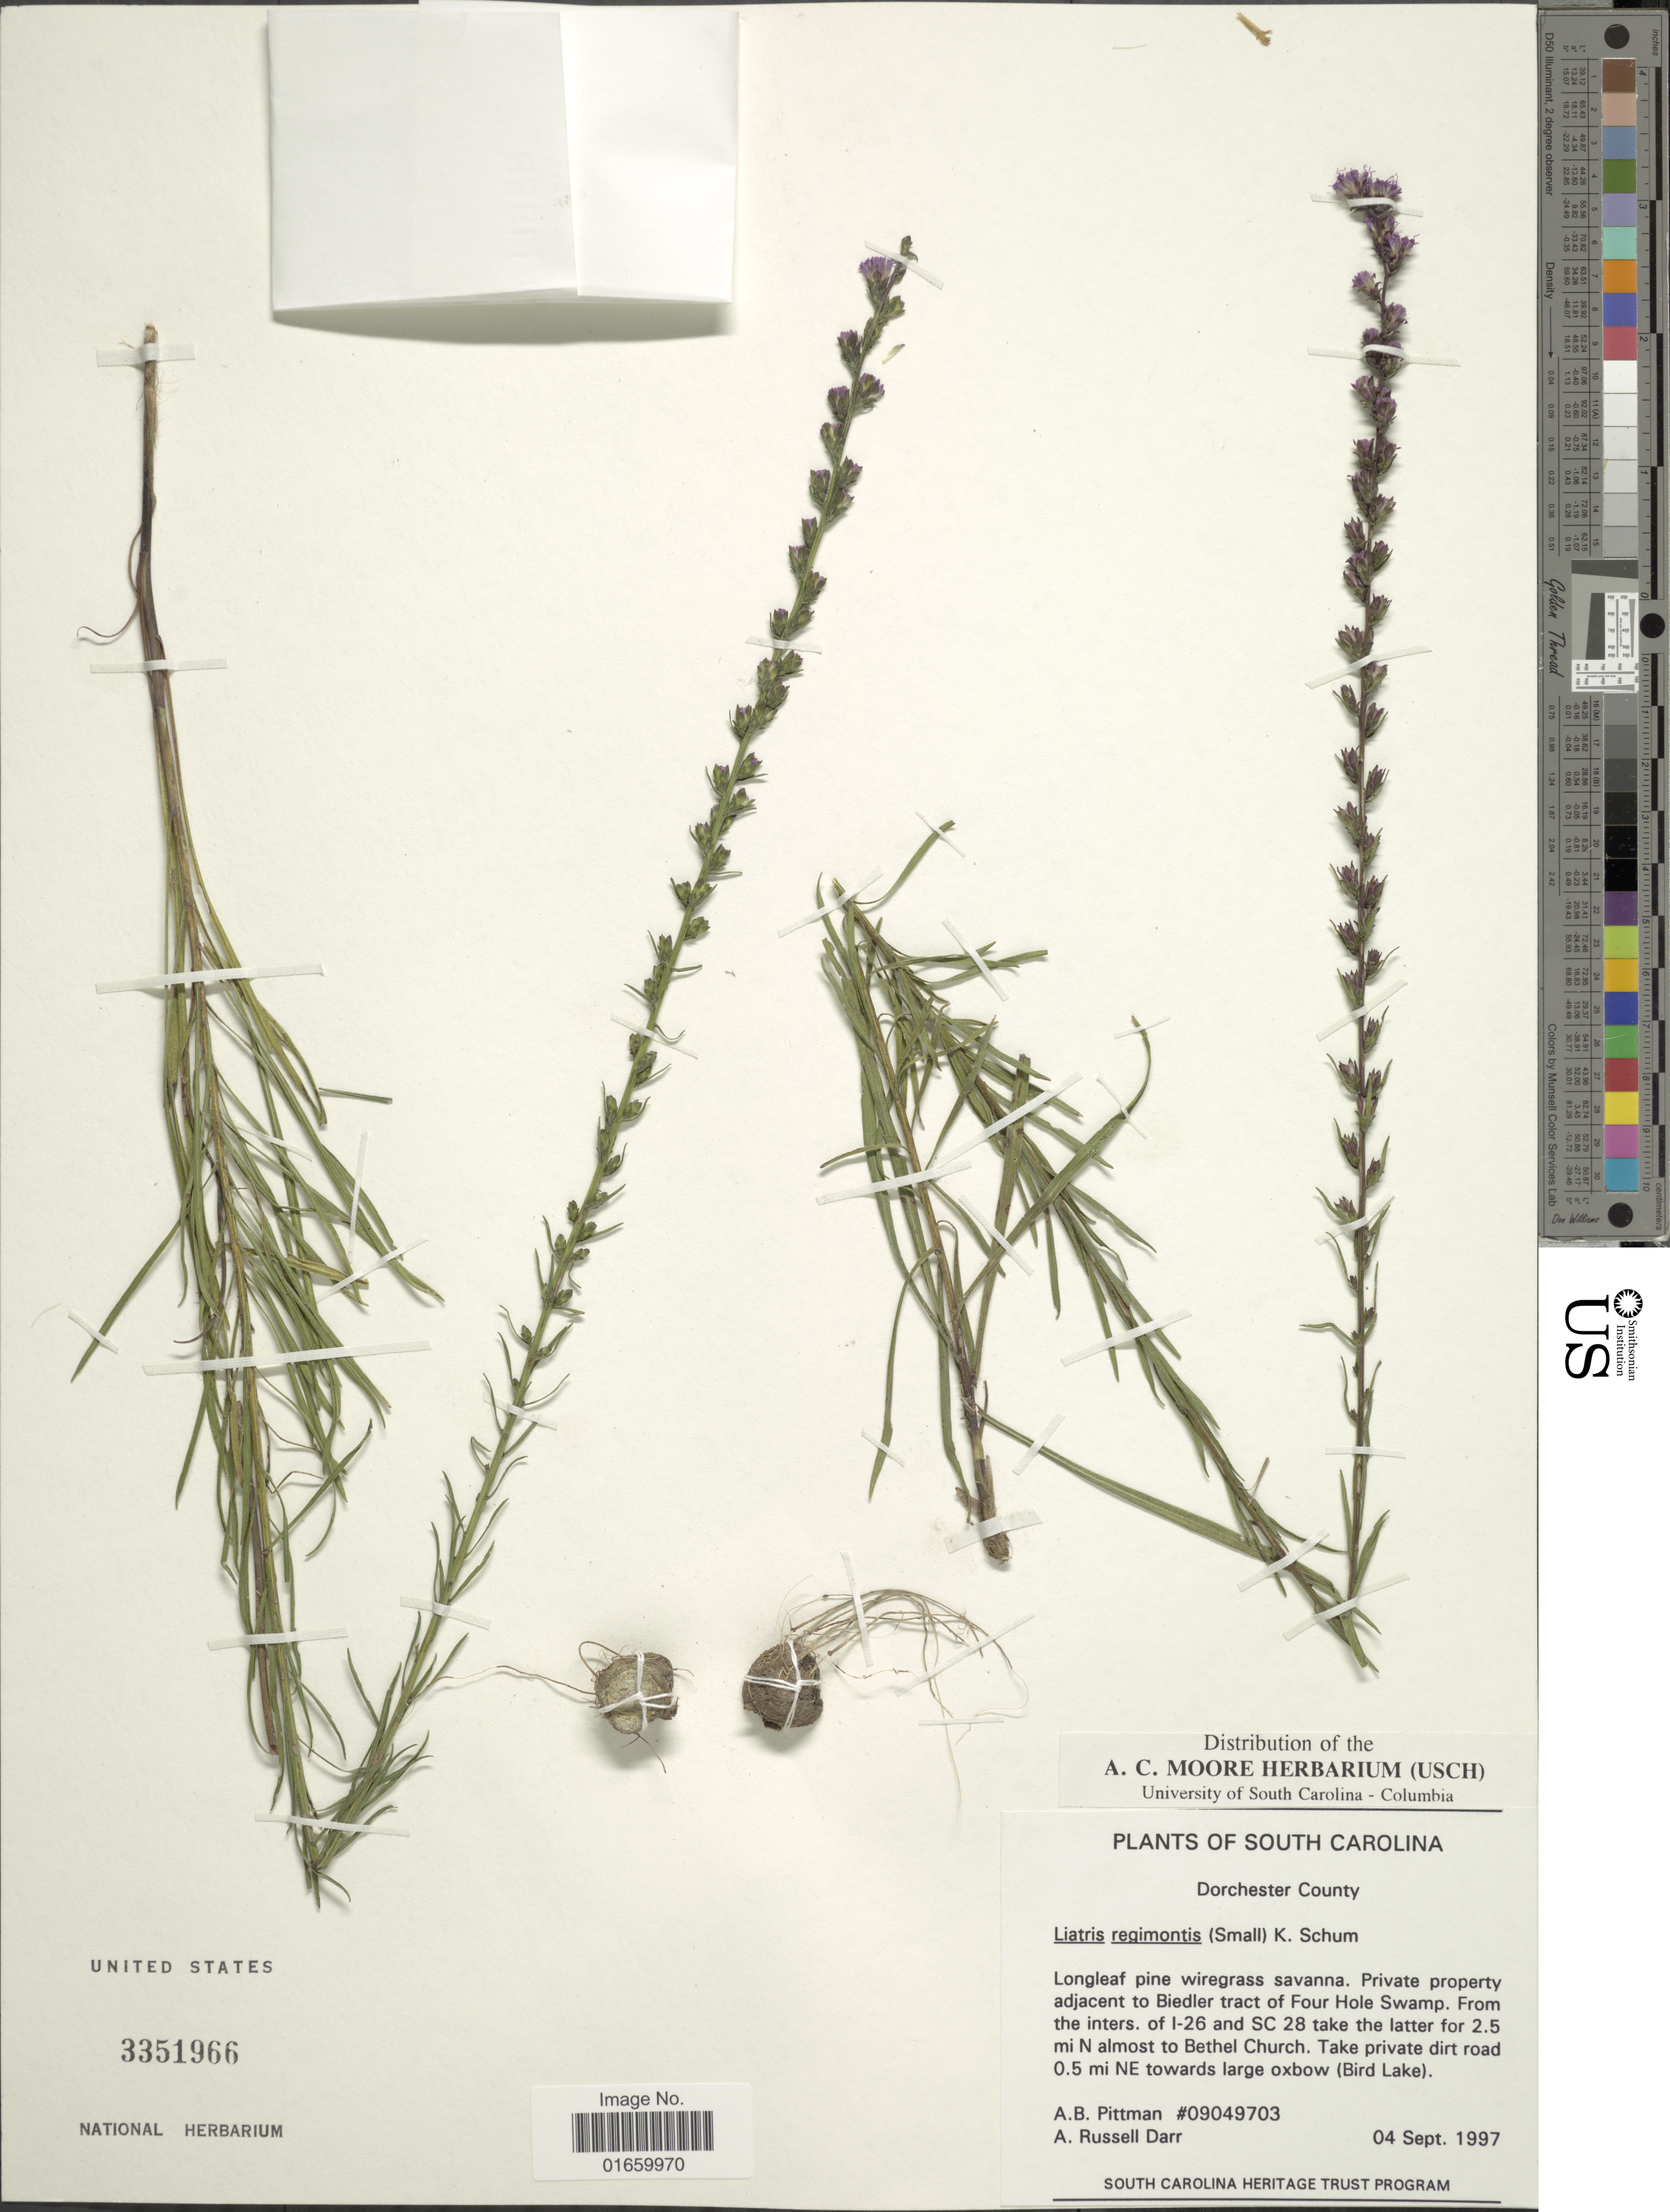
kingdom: Plantae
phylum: Tracheophyta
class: Magnoliopsida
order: Asterales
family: Asteraceae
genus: Liatris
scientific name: Liatris virgata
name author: Nutt.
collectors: A. B. Pittman & A. Russell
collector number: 09049703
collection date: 1997-09-04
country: United States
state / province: South Carolina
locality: Dorchester County, from the inters of I-26 and SC 28 take the latter for 2.5 mi N almost to Bethel Church, take private dirt road 0.5 mi NE towards large oxbow (Bird Lake)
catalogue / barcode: US 3351966